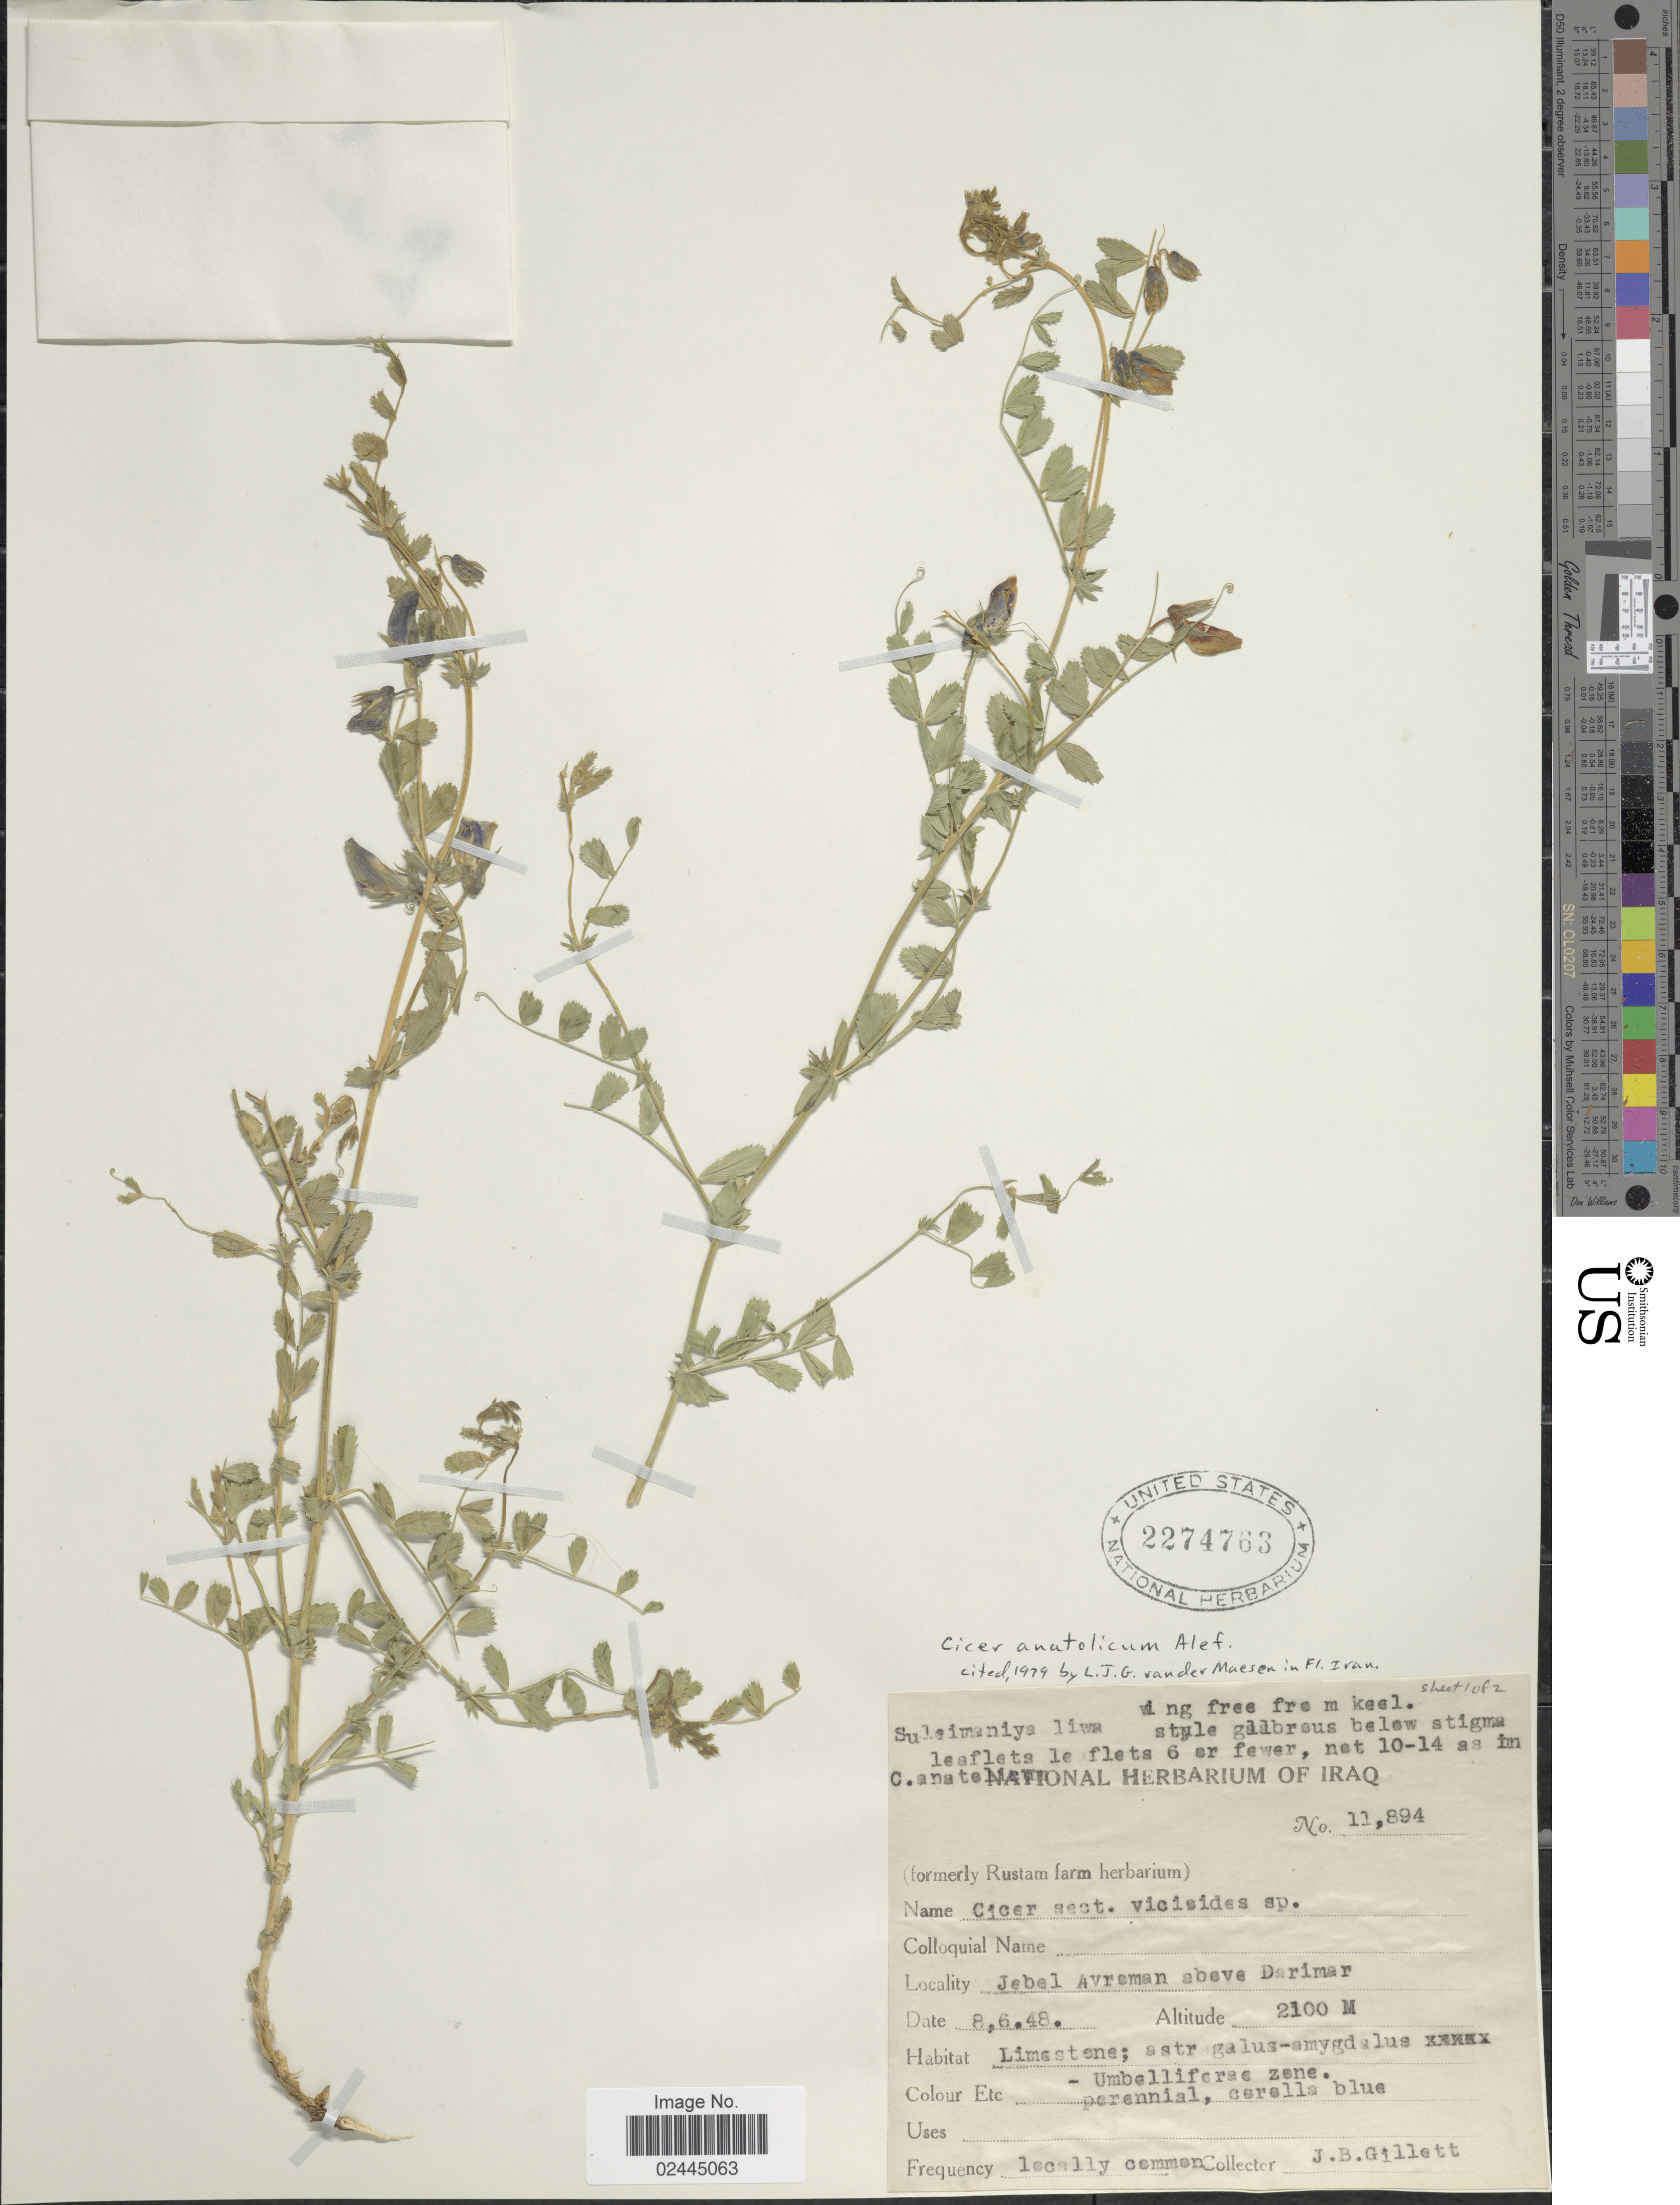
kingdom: Plantae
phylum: Tracheophyta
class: Magnoliopsida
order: Fabales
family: Fabaceae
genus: Cicer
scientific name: Cicer anatolicum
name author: Alef.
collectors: J. B. Gillett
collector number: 11894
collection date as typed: Transcribed d/m/y: 8/6/48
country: Iraq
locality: Jebel Avreman above Darimar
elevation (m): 2100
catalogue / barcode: US 2274763